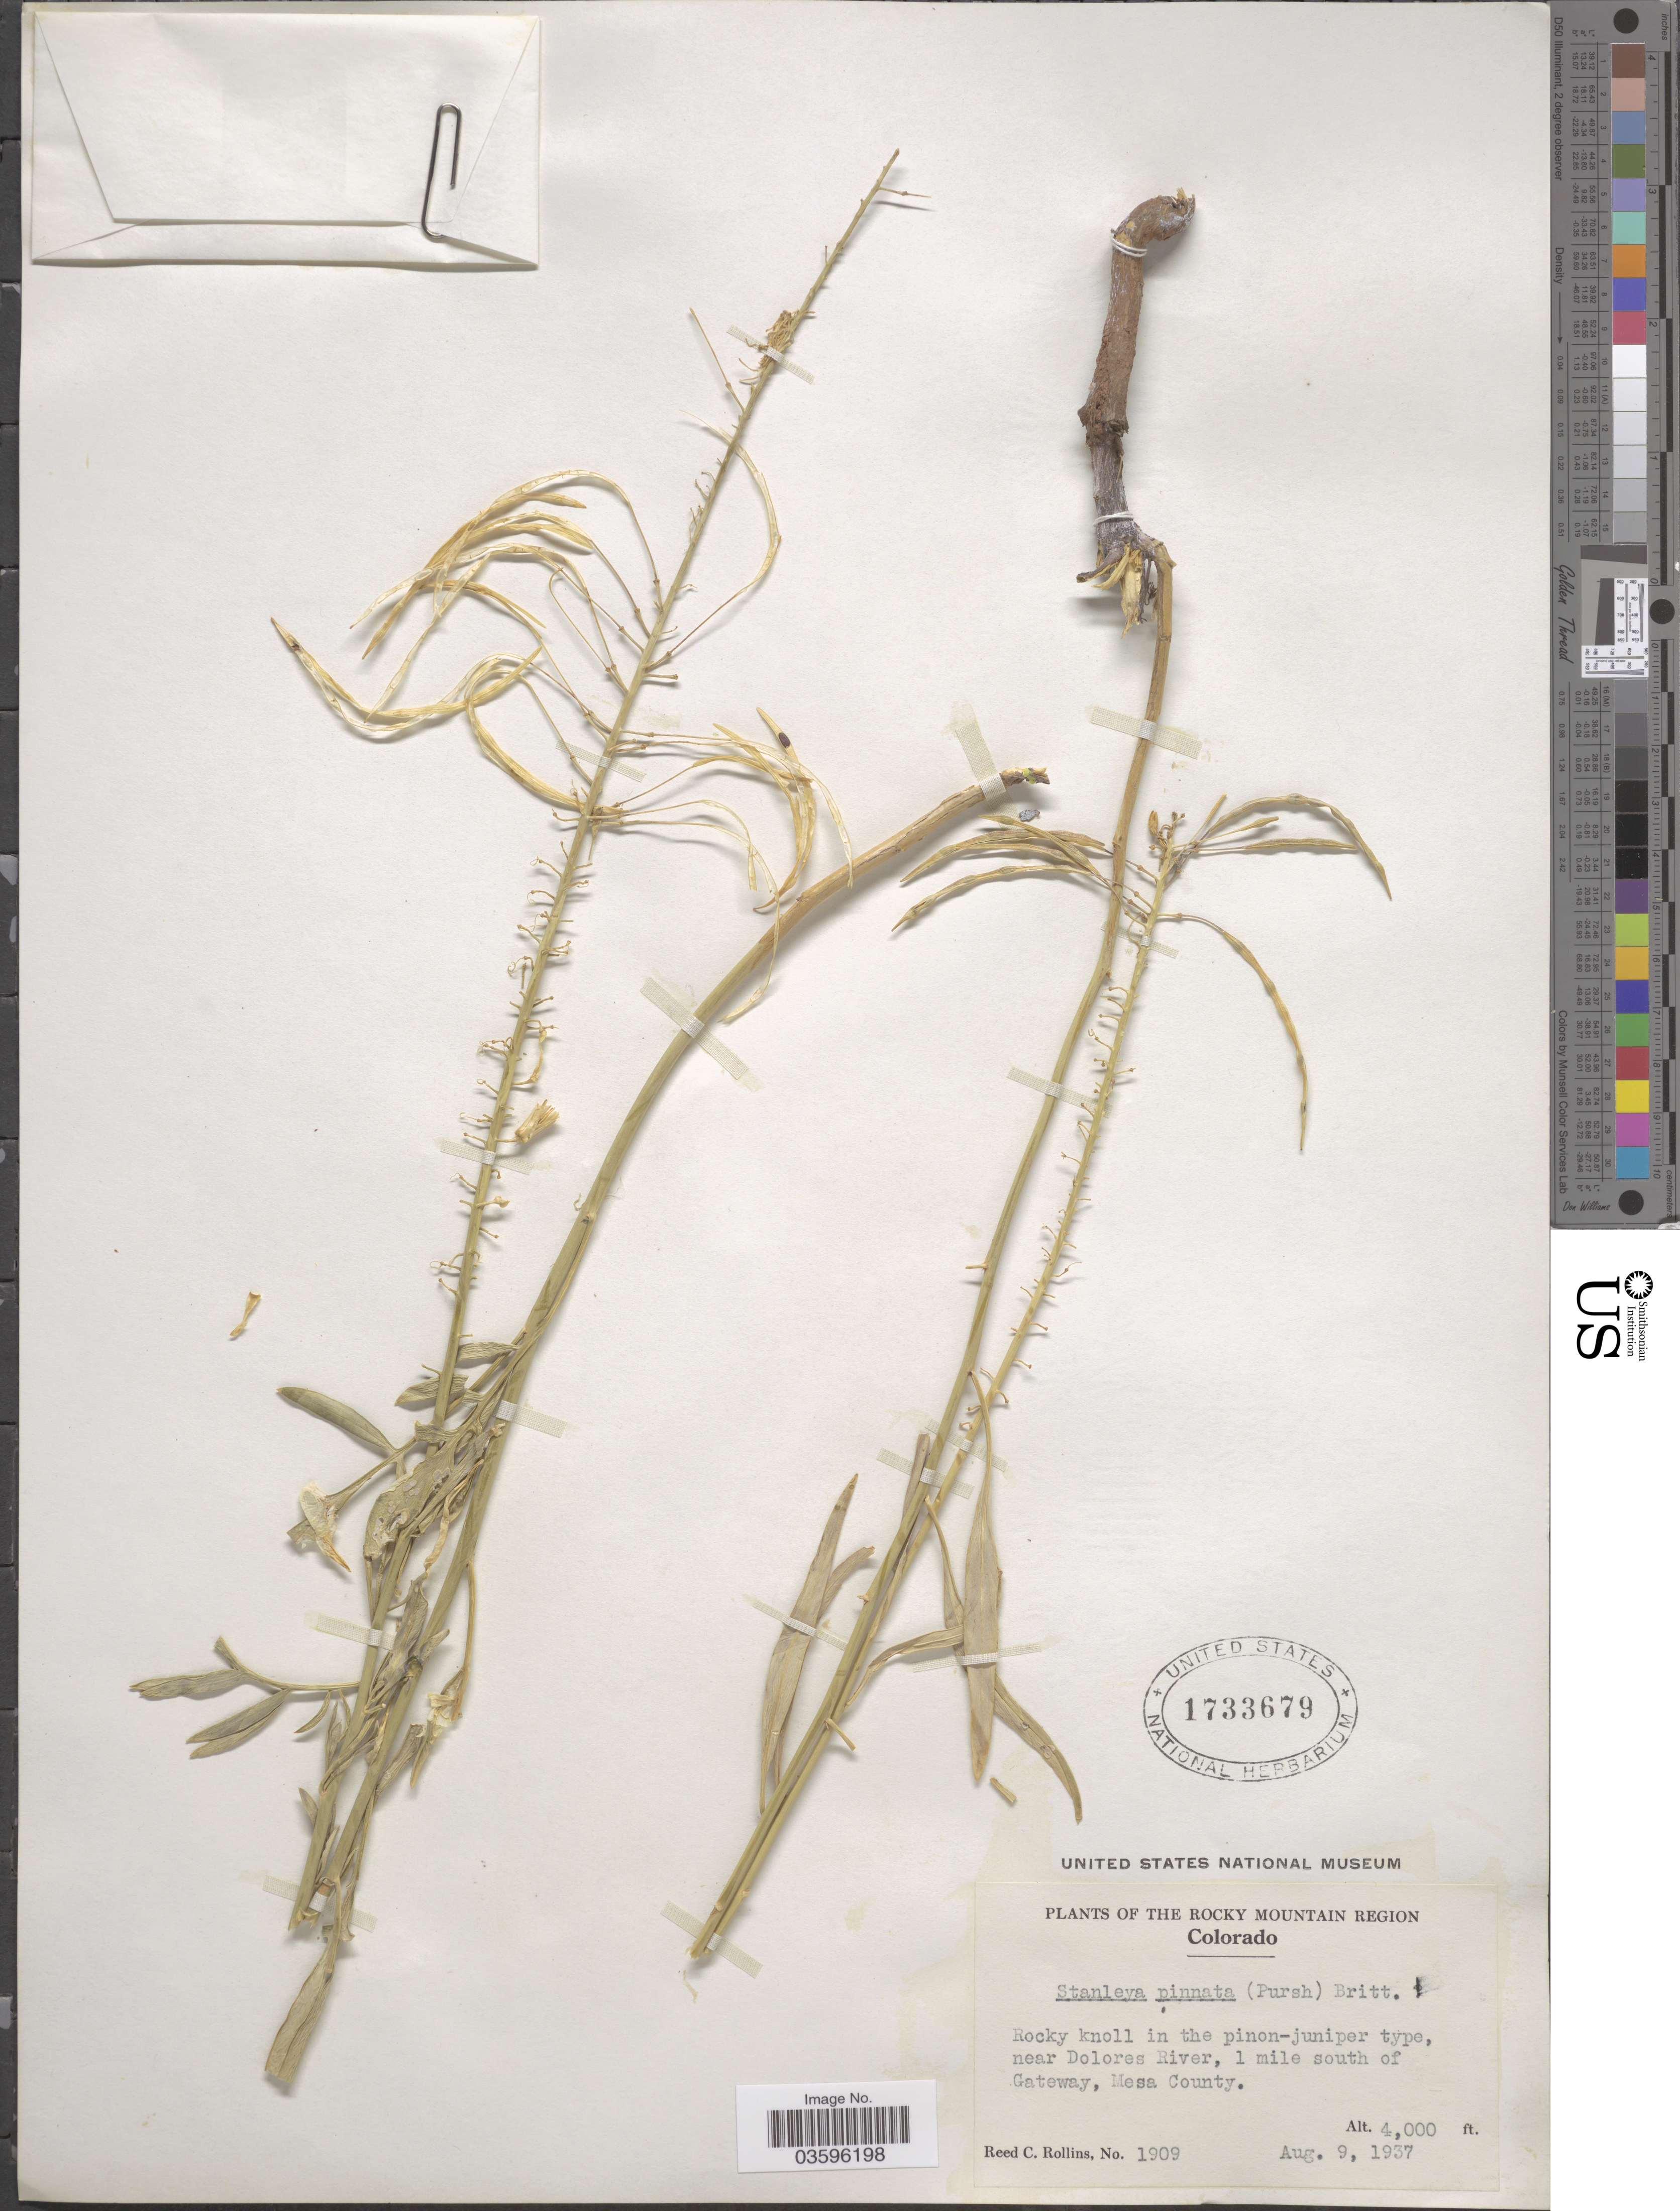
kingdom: Plantae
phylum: Tracheophyta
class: Magnoliopsida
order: Brassicales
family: Brassicaceae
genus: Stanleya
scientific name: Stanleya pinnata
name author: (Pursh) Britton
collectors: R. C. Rollins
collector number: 1909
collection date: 1937-08-09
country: United States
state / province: Colorado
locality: The Rocky Mountain Region. Near Dolores River, 1 mile south of Gateway, Mesa County.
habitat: near Dolores River, rocky knoll in the pinon-juniper type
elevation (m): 1219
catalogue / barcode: US 1733679